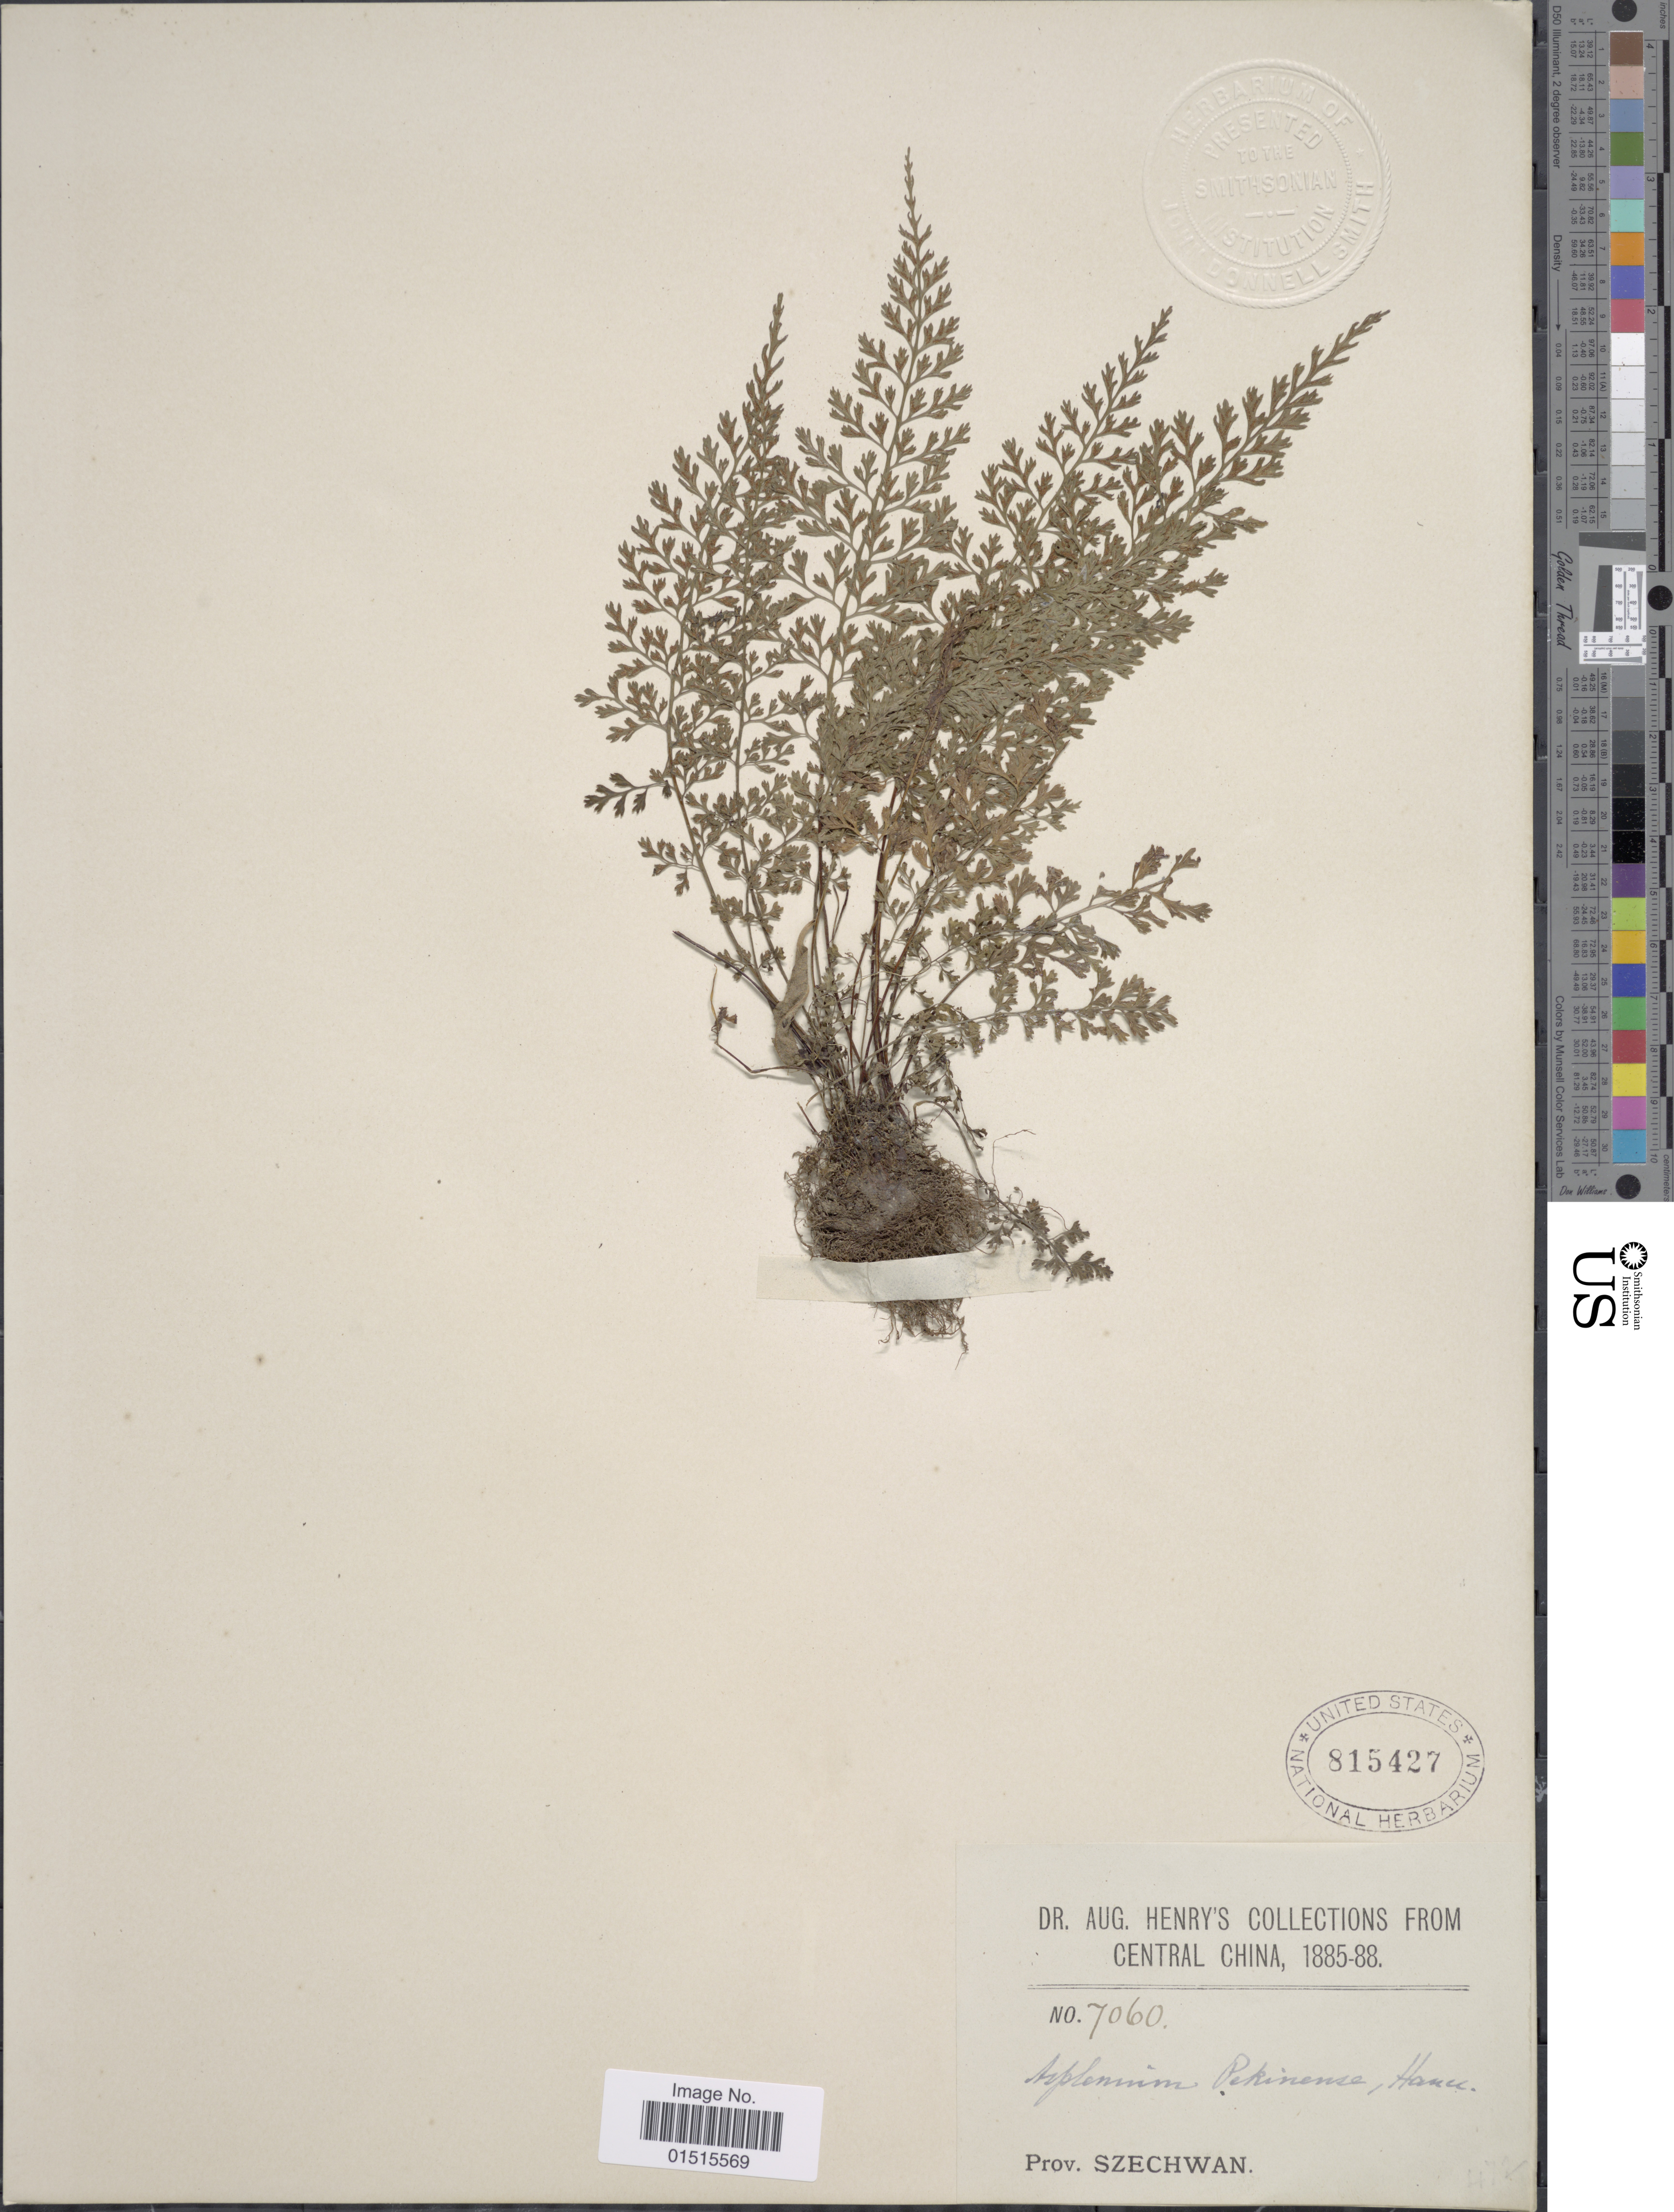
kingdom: Plantae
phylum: Tracheophyta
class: Polypodiopsida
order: Polypodiales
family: Aspleniaceae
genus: Asplenium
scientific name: Asplenium sarelii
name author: Hook.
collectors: A. Henry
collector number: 7060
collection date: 1885/1888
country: China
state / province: Sichuan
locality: Central China, Prov. Szechwan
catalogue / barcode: US 815427